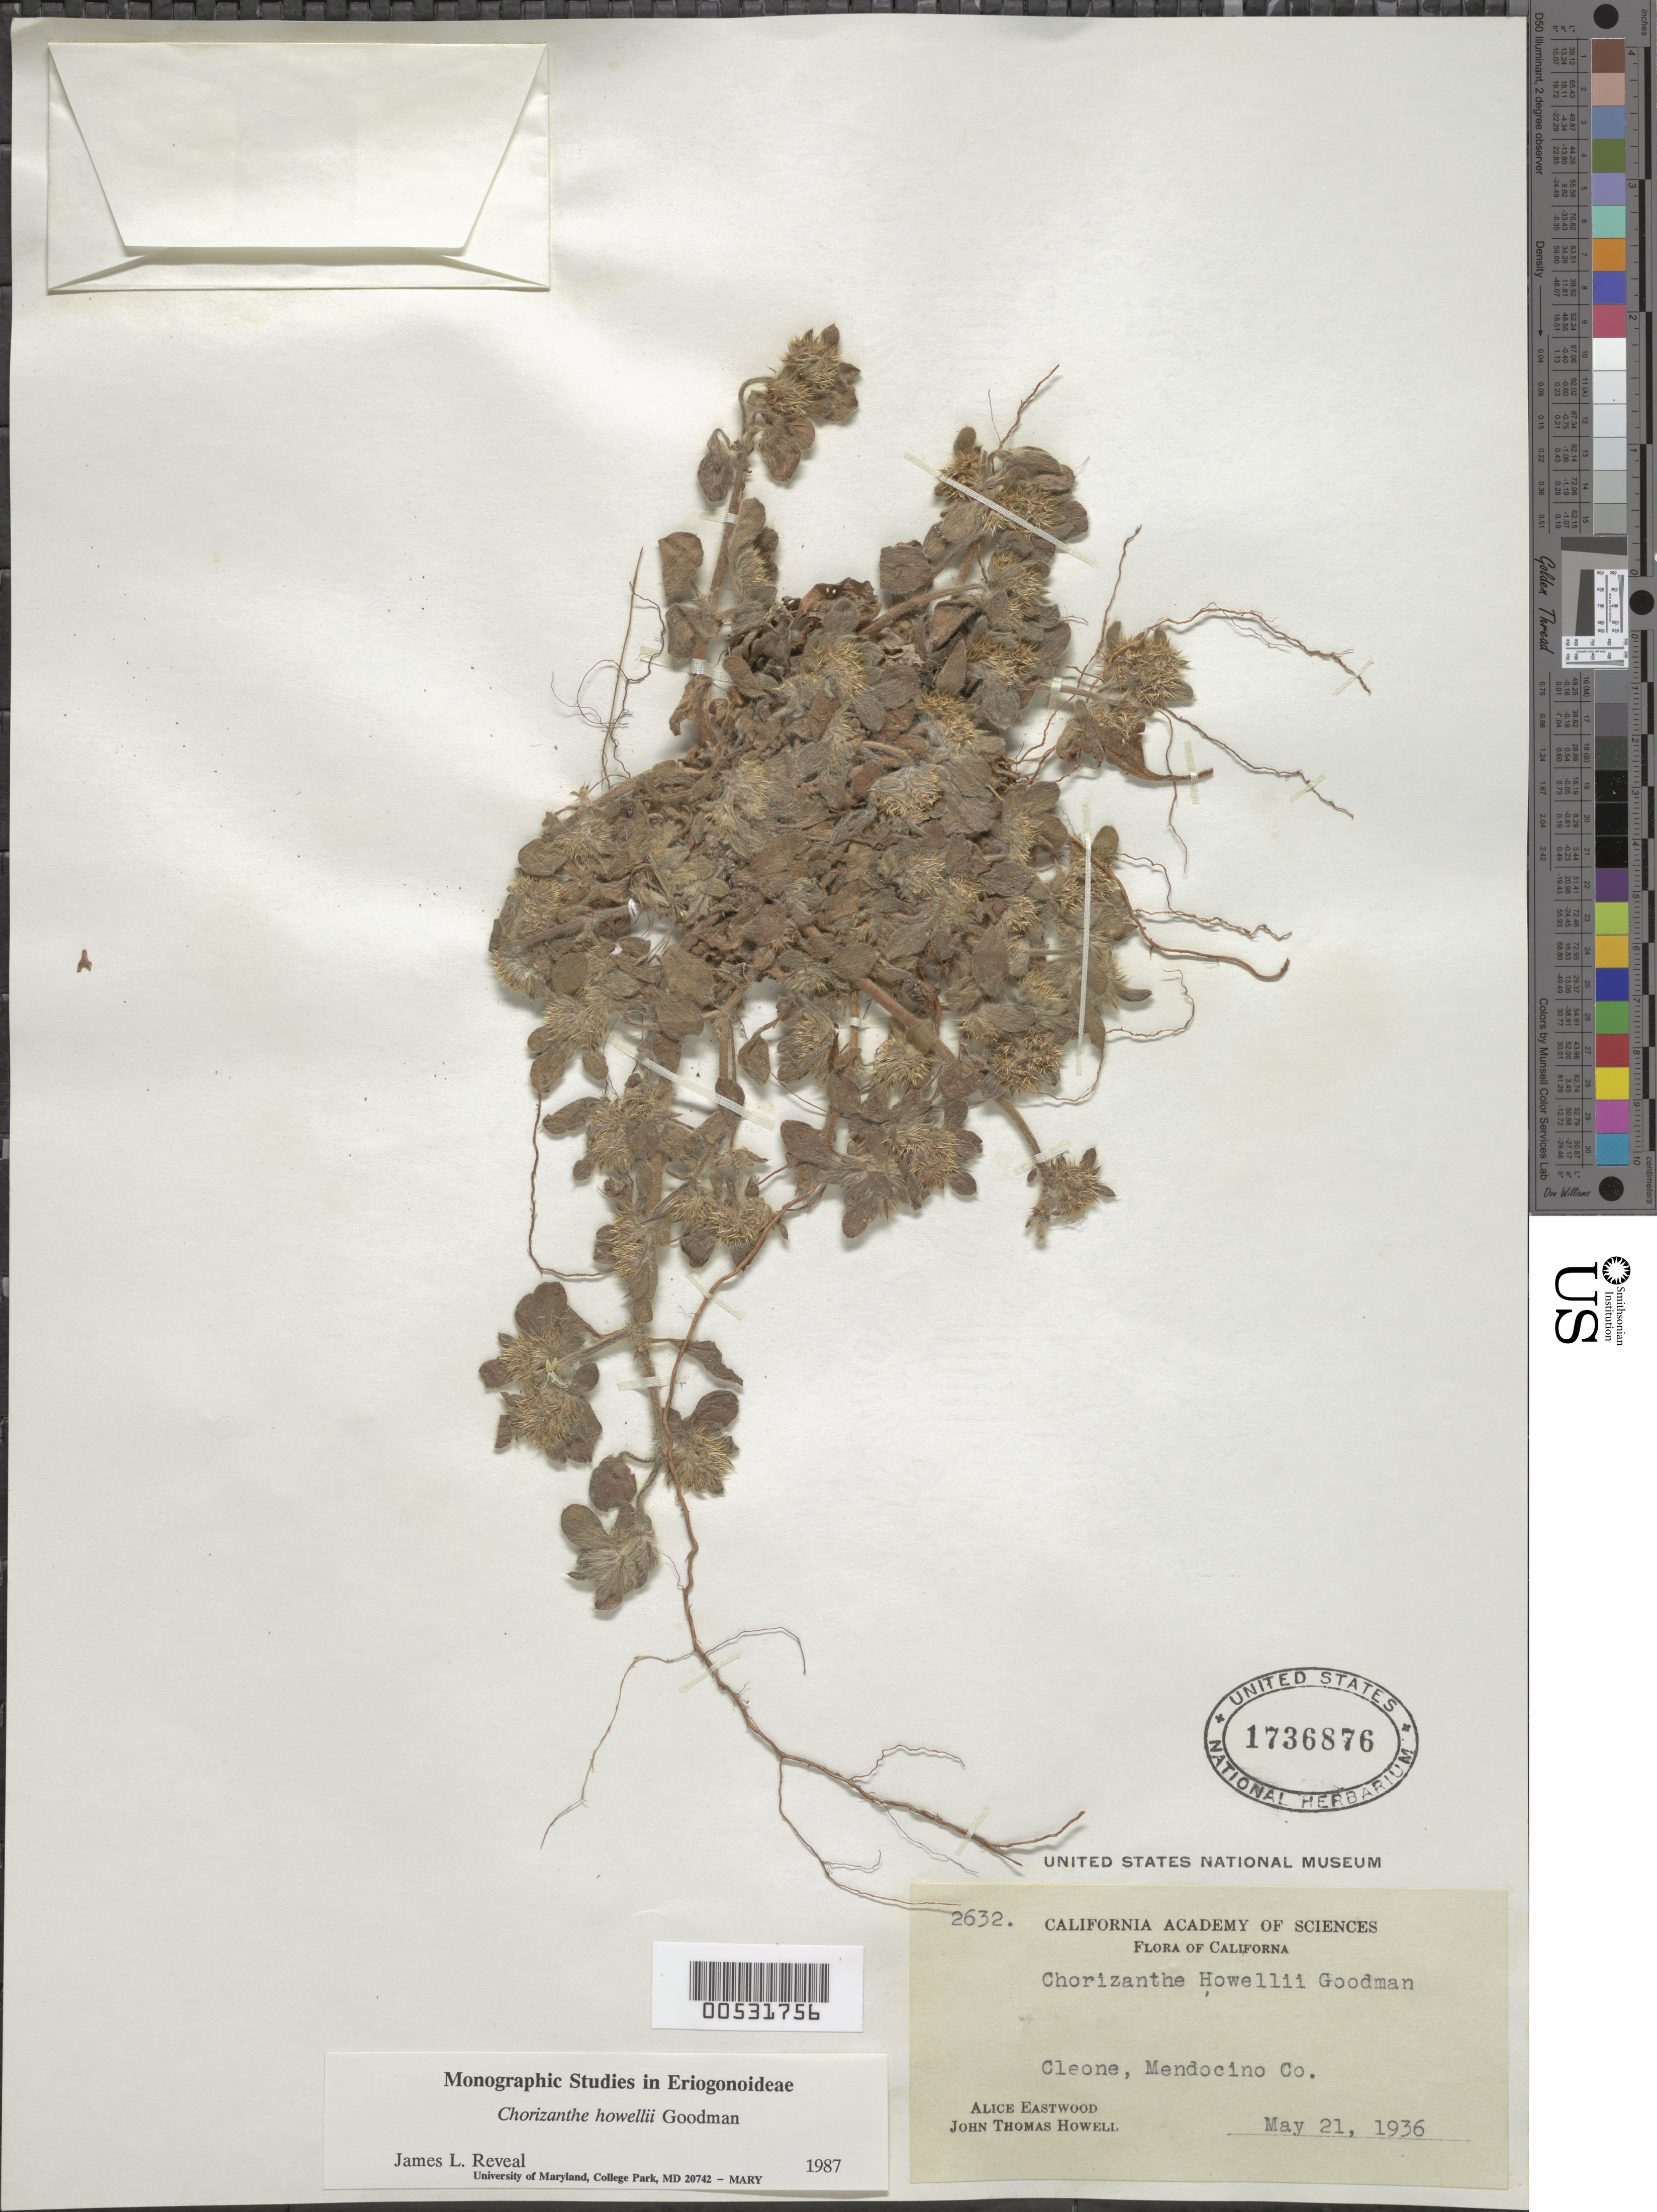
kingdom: Plantae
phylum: Tracheophyta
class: Magnoliopsida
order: Caryophyllales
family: Polygonaceae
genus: Chorizanthe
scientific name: Chorizanthe howellii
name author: Goodman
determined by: Reveal, J. L.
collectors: A. Eastwood & J. T. Howell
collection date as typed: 21 May 1936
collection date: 1936-05-21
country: United States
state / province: California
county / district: Mendocino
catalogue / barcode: US 1736876